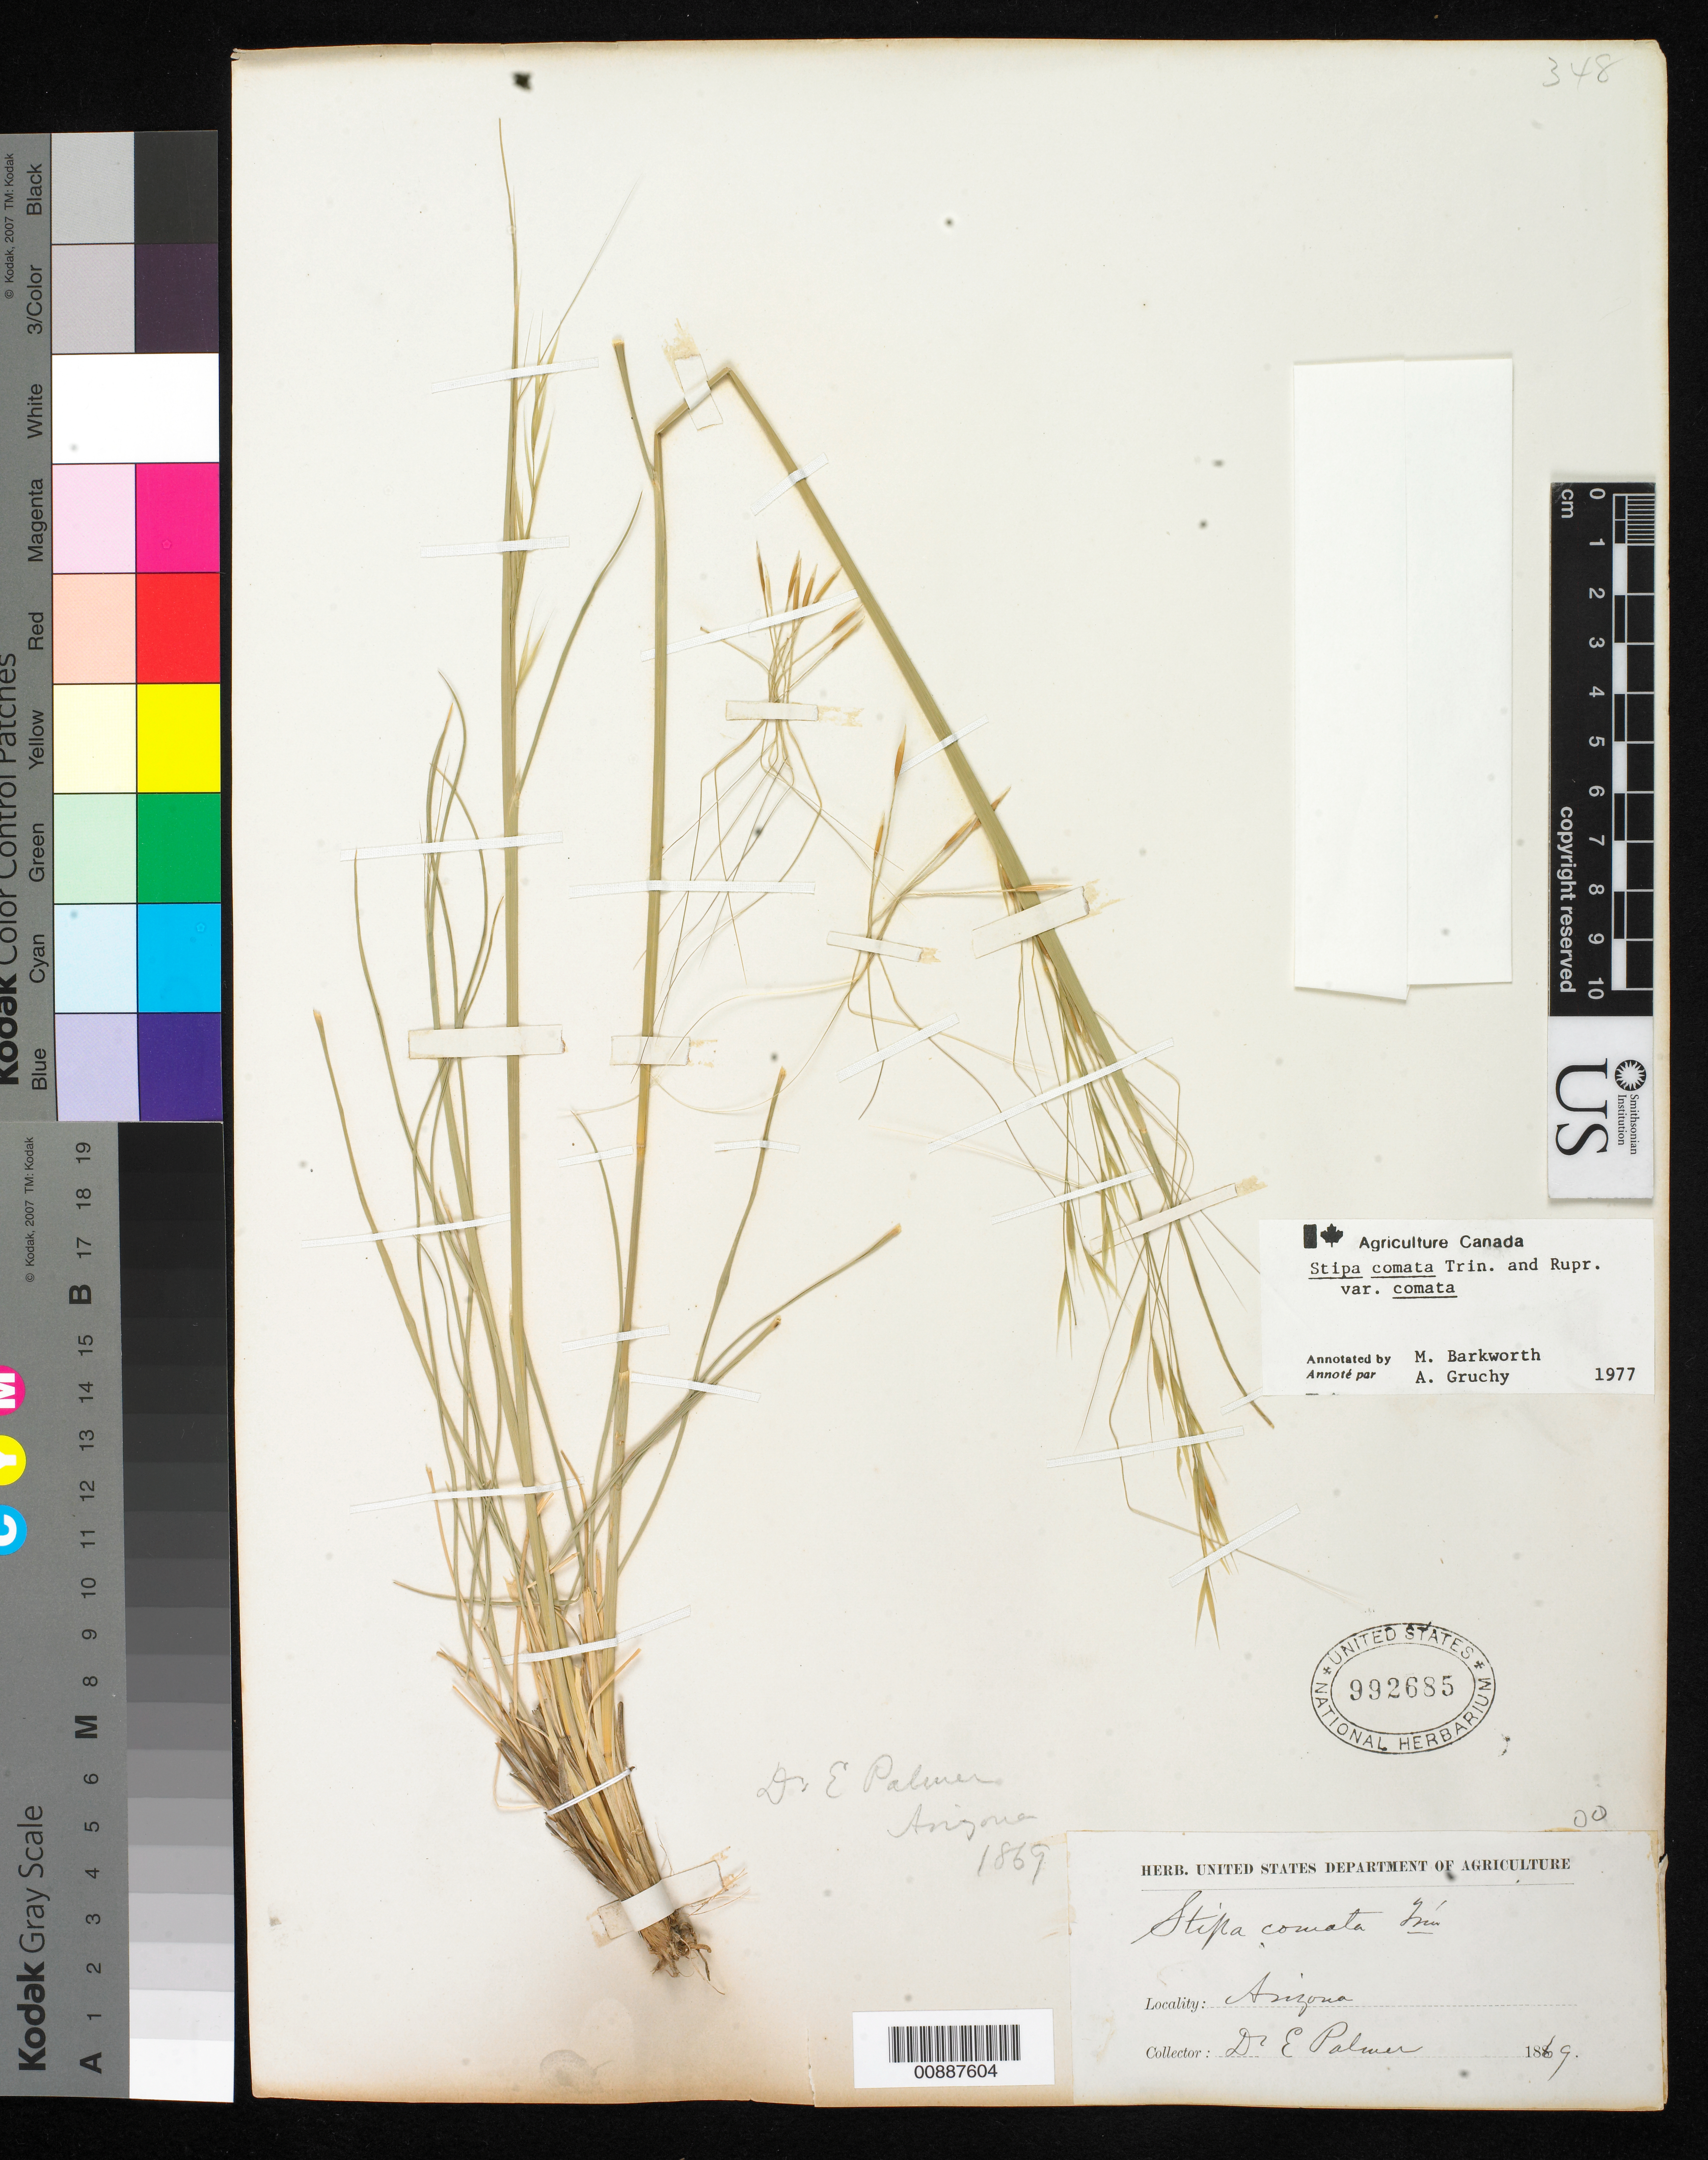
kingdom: Plantae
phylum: Tracheophyta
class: Liliopsida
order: Poales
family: Poaceae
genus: Hesperostipa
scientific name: Hesperostipa comata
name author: (Trin. & Rupr.) Barkworth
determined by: Poaceae Reorganization Project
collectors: E. Palmer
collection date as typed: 1869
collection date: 1869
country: United States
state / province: Arizona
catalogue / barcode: US 992685